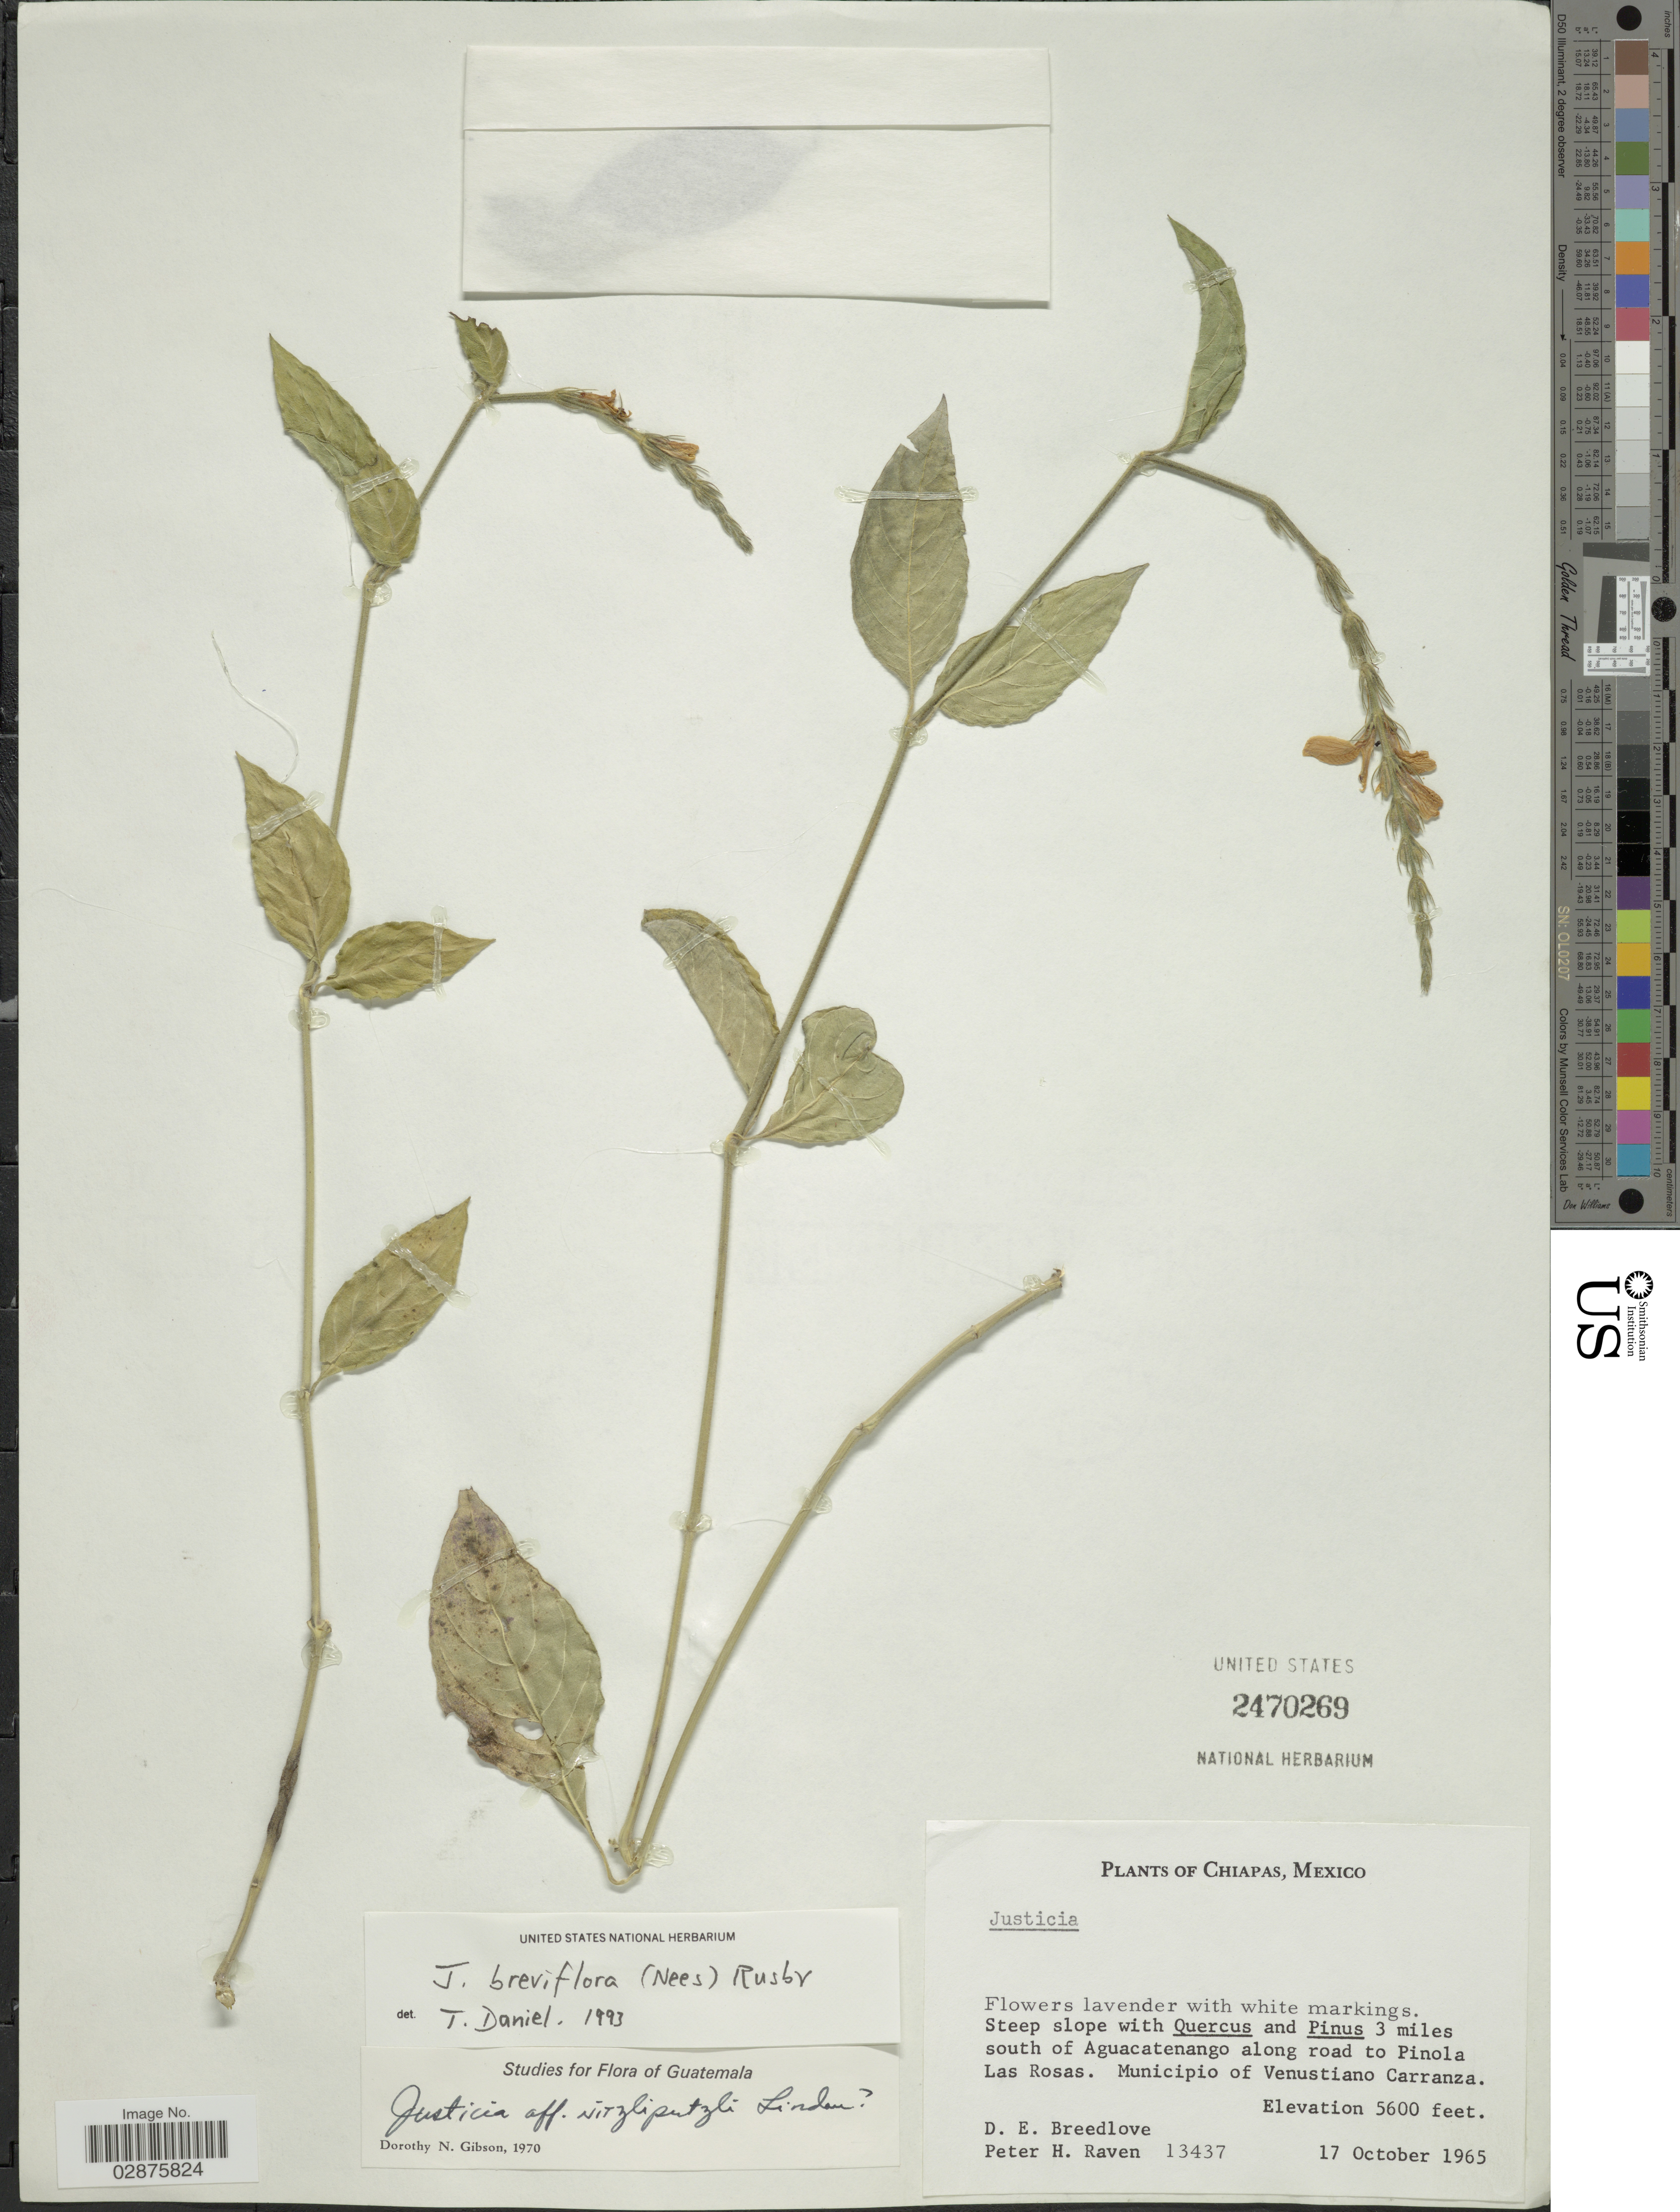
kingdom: Plantae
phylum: Tracheophyta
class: Magnoliopsida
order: Lamiales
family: Acanthaceae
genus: Justicia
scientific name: Justicia breviflora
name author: (Nees) Rusby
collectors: D. E. Breedlove & P. Raven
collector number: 13437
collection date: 1965-10-17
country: Mexico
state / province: Chiapas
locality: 3 miles south of Aguacatenango along road to Pinola Las Rosas, Municipio of Venustiano Carranza.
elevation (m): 1707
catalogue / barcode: US 2470269